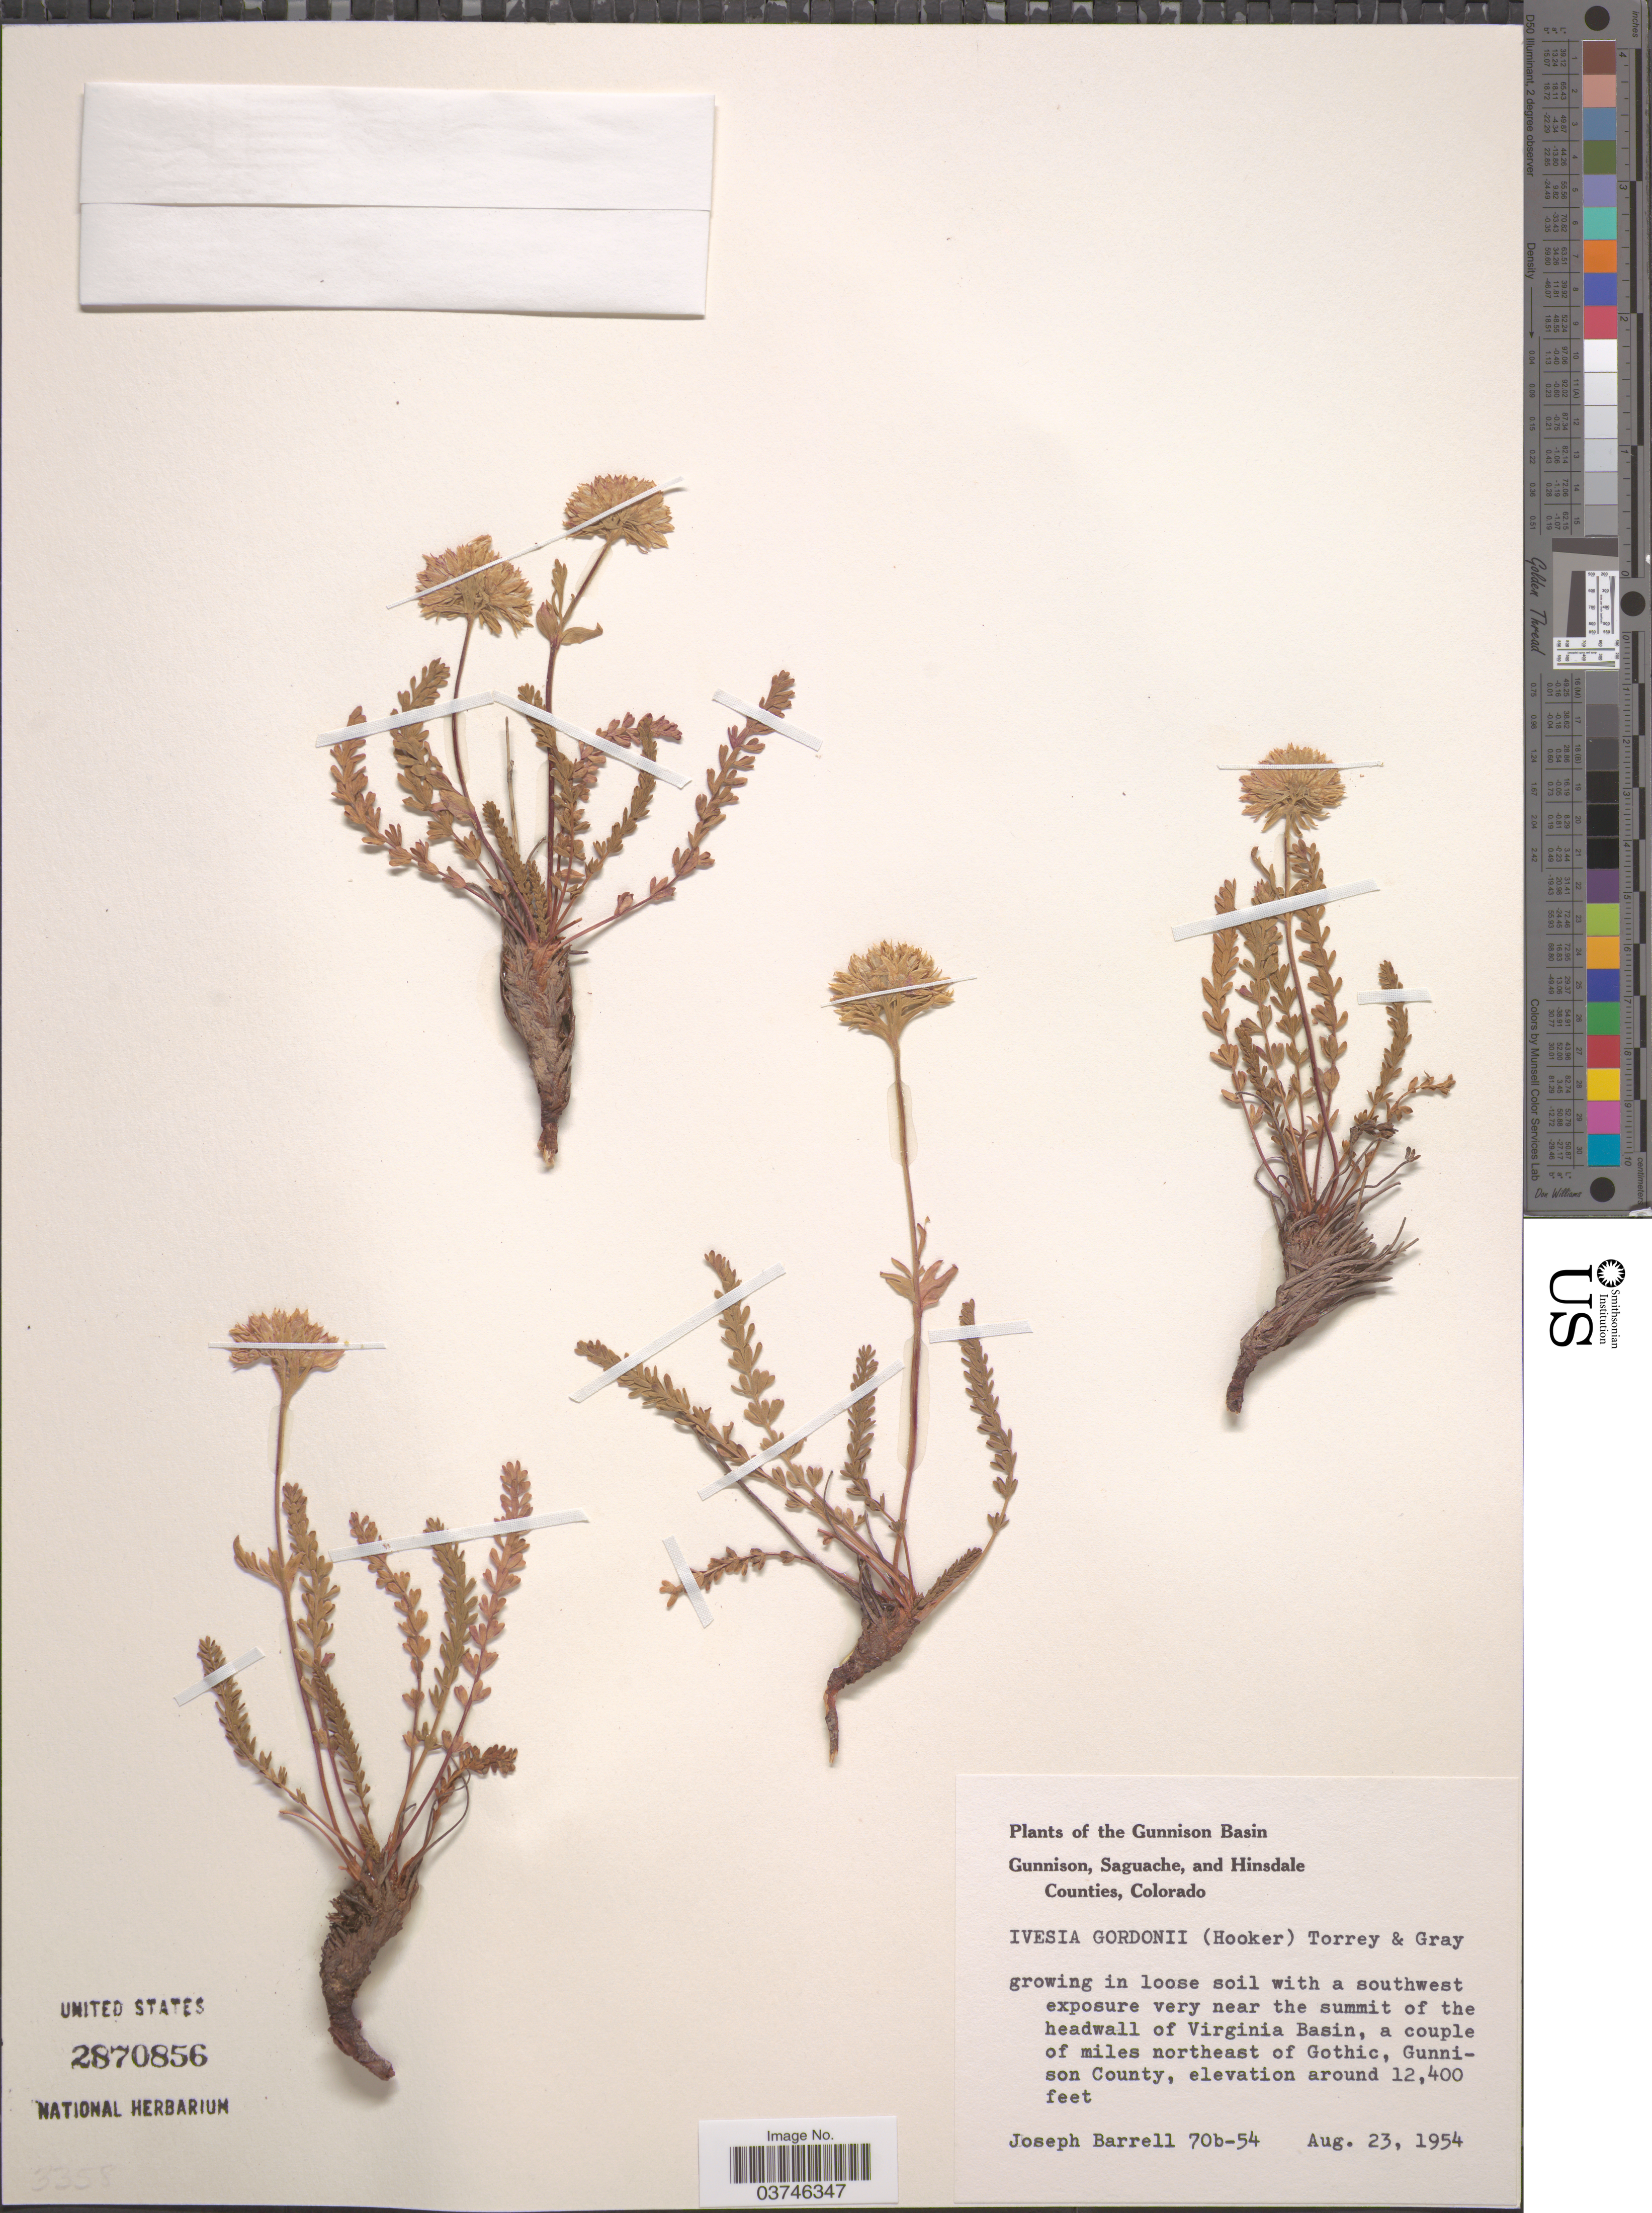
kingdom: Plantae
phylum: Tracheophyta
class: Magnoliopsida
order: Rosales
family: Rosaceae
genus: Potentilla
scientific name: Potentilla gordonii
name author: (Hook.) Greene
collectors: J. Barrell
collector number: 70b-54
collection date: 1954-08-23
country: United States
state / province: Colorado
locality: Gunnison Basin. Southwest exposure very near the summit of the headwall of Virginia Basin, a couple of miles northeast of Gothic, Gunnison County.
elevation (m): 3780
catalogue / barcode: US 2870856